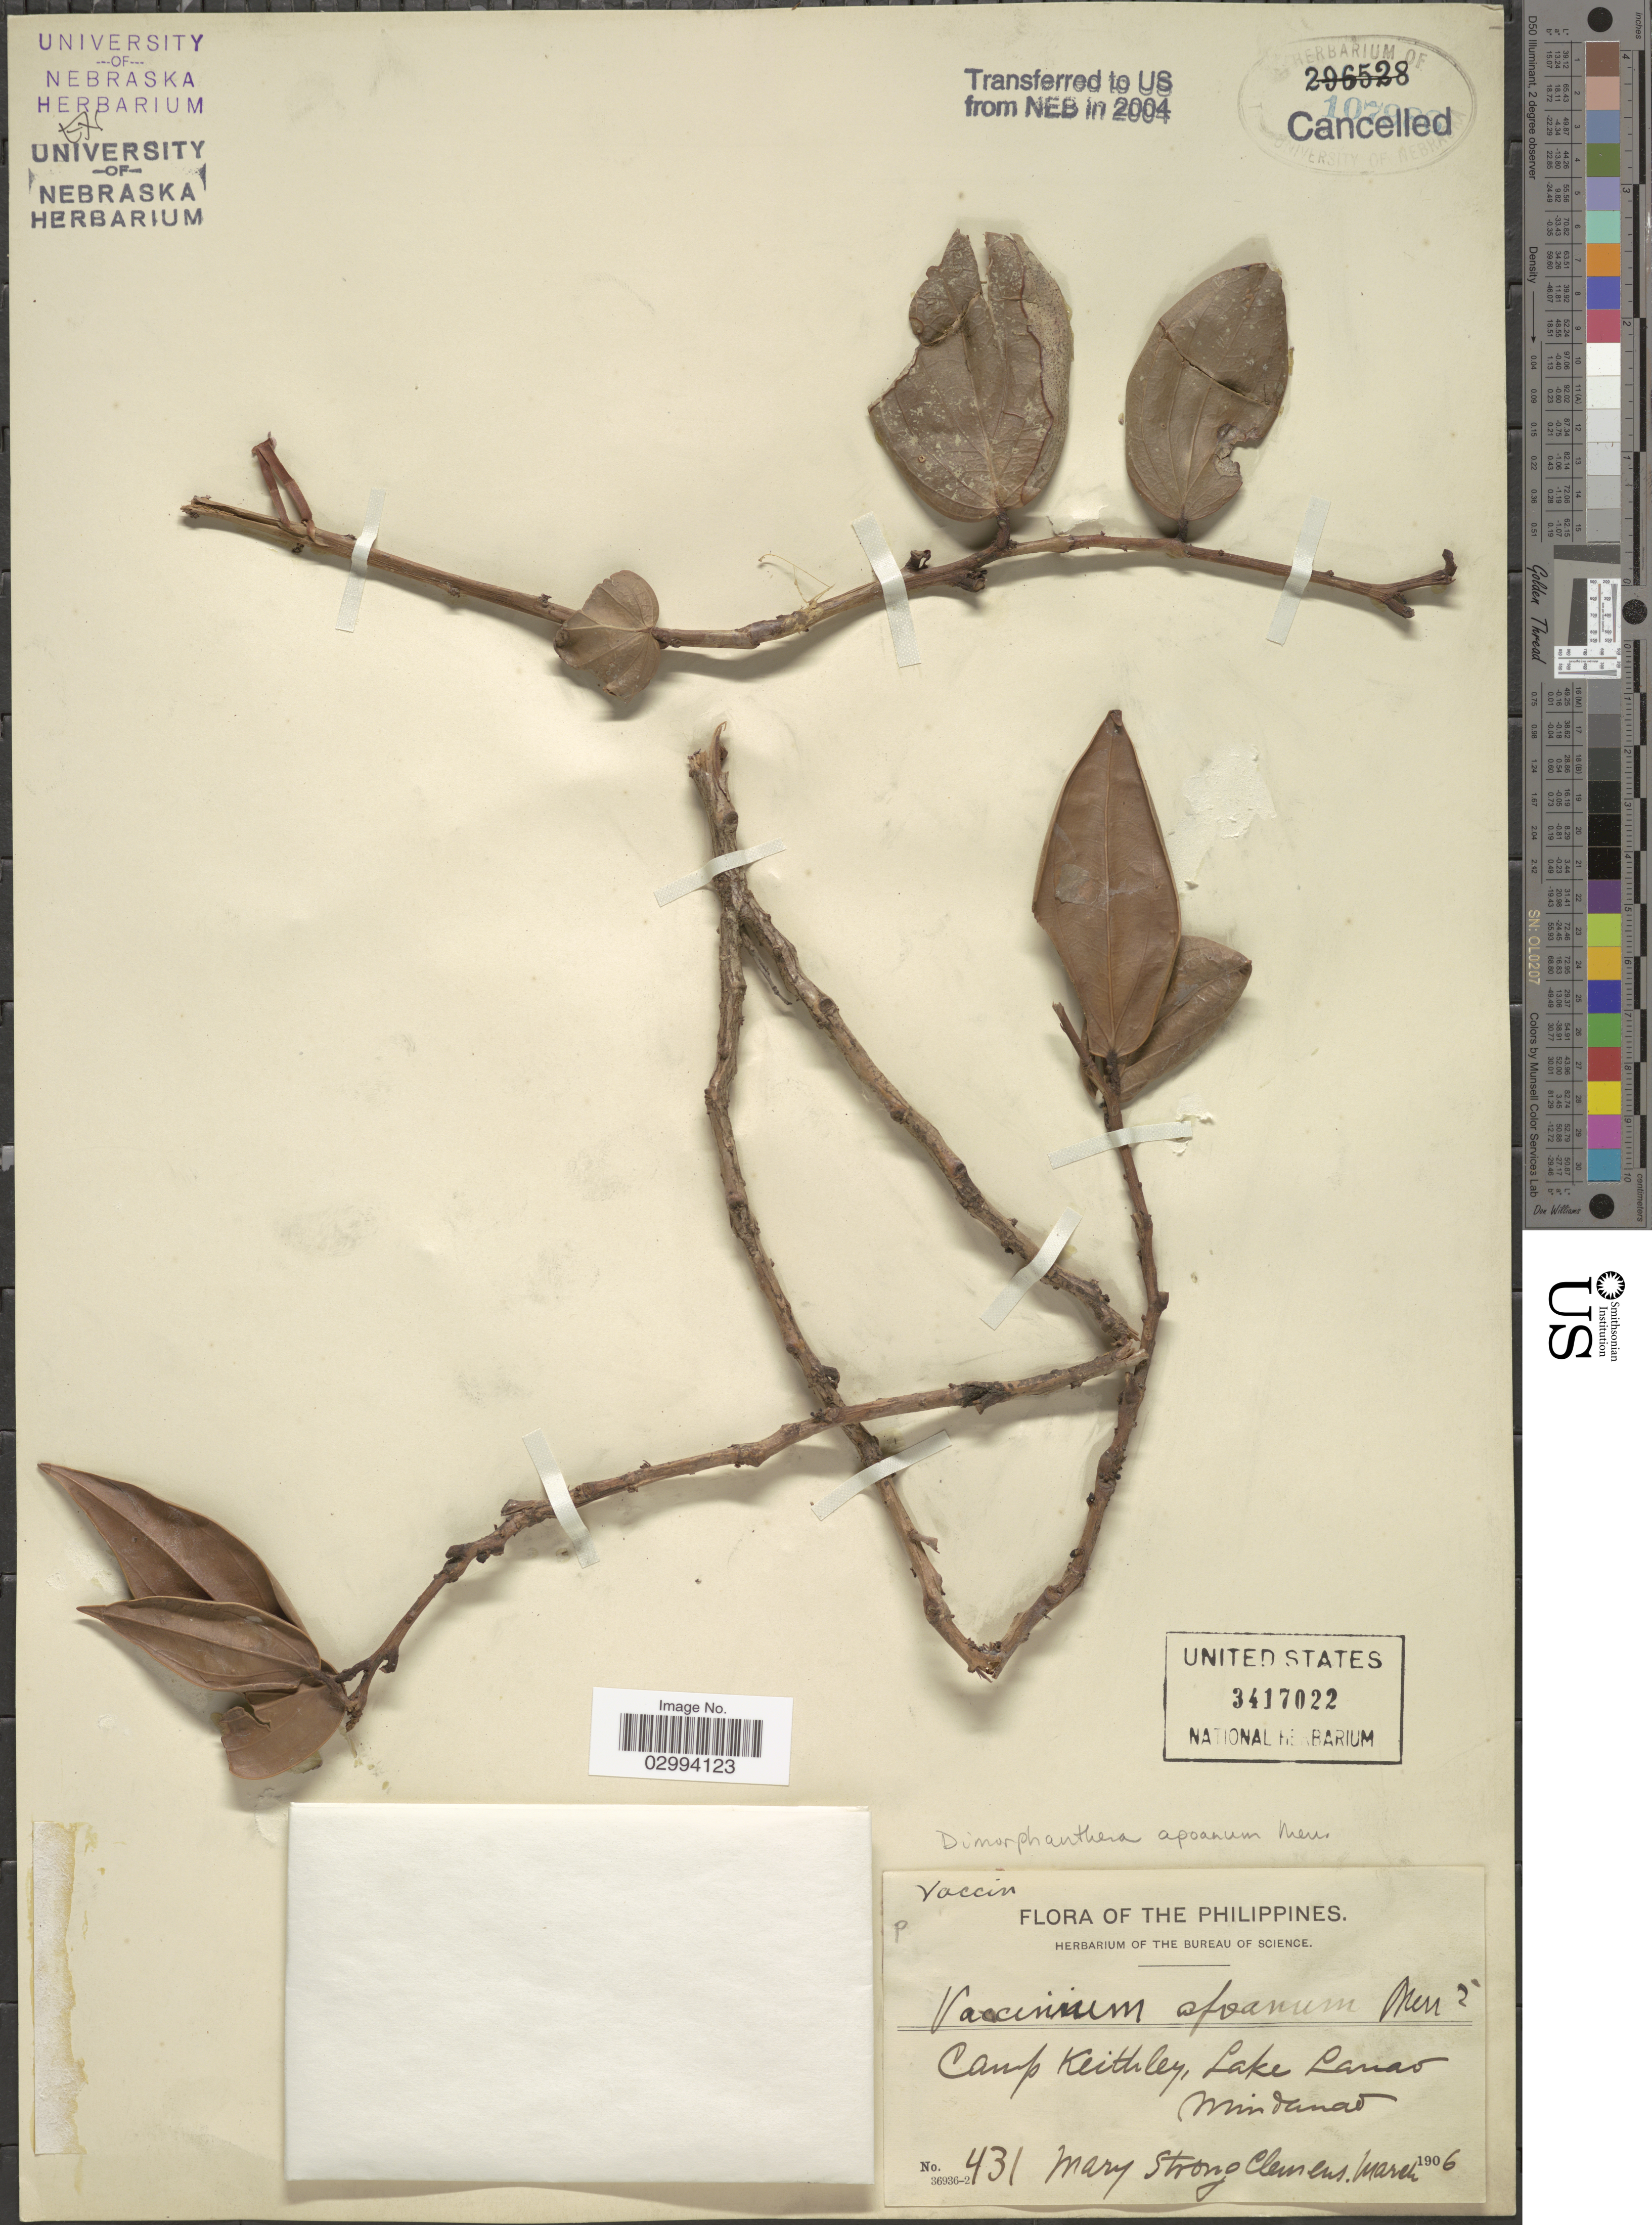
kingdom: Plantae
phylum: Tracheophyta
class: Magnoliopsida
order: Ericales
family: Ericaceae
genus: Dimorphanthera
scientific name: Dimorphanthera apoana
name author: (Merr.) Schltr.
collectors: M. S. Clemens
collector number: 431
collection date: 1906-03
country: Philippines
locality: Camp Keithley, Lake Lanao, Mindanao.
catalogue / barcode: US 3417022